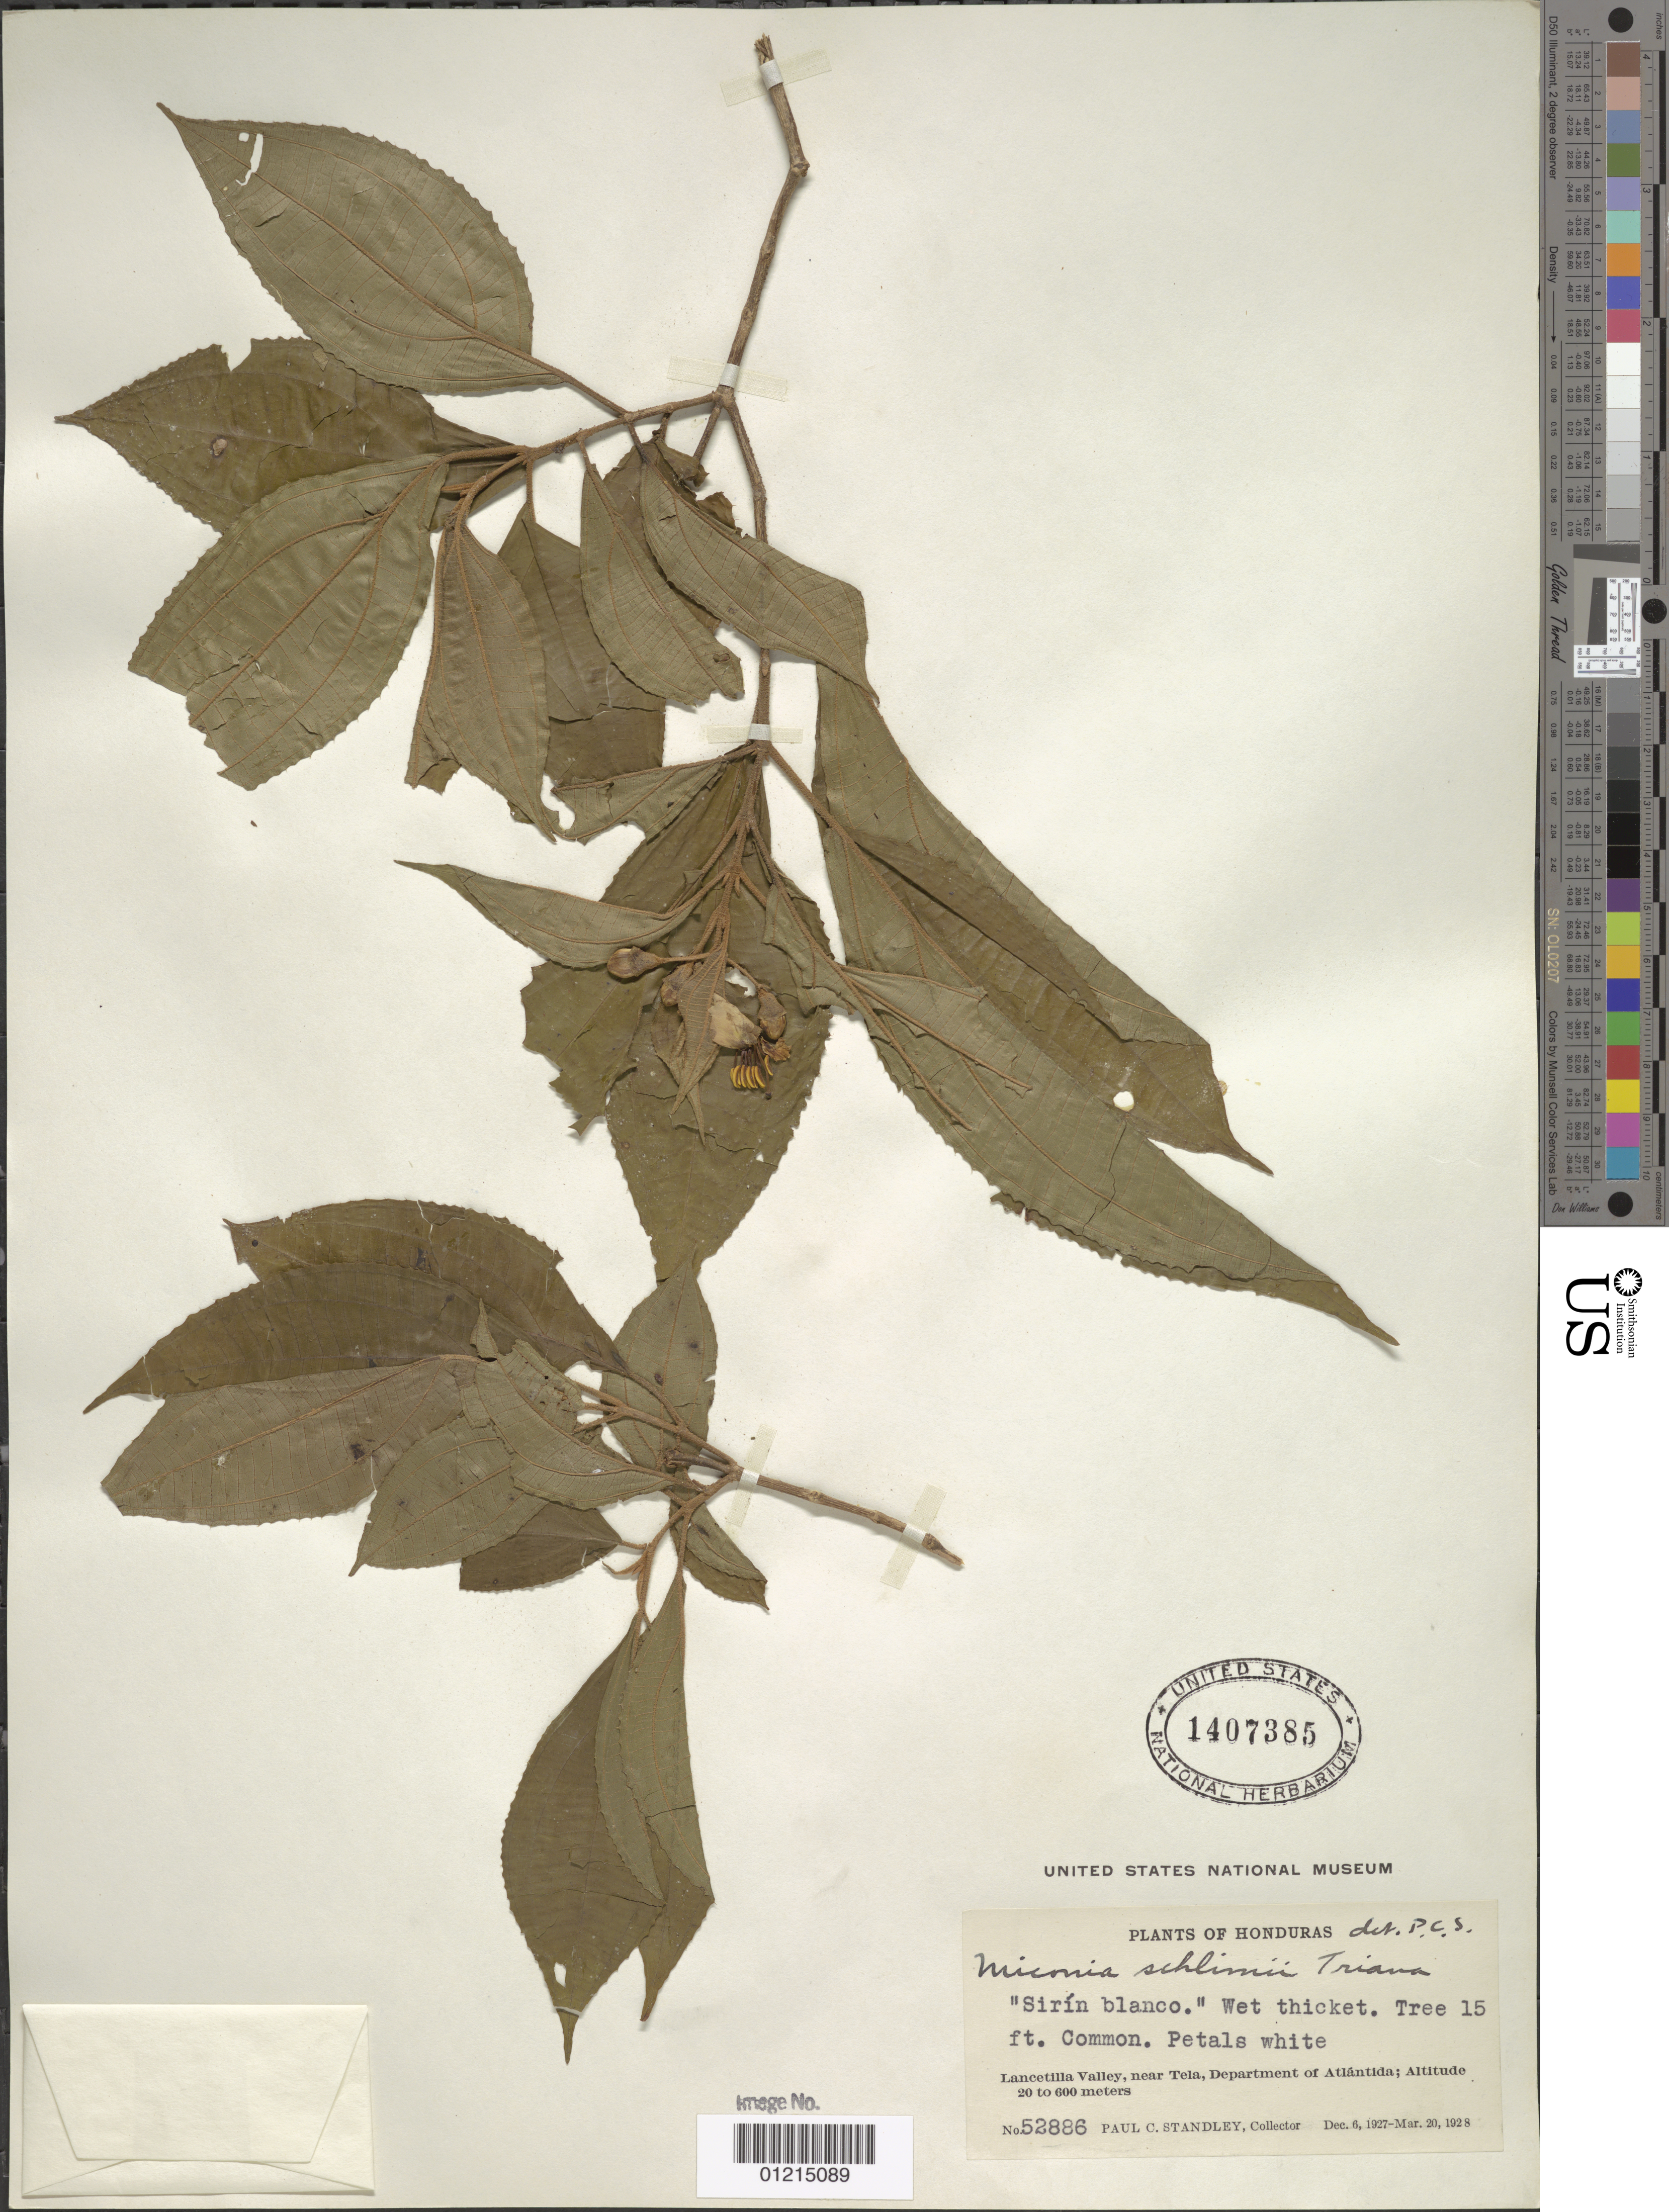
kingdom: Plantae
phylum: Tracheophyta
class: Magnoliopsida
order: Myrtales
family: Melastomataceae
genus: Miconia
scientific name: Miconia schlimii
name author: Triana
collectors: P. C. Standley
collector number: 52886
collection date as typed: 06 Dec 1927 to 20 Mar 1928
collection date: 1927-12-06/1928-03-20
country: Honduras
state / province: Atlántida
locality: Lancetilla Valley, near Tela, Department of Atlántida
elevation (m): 20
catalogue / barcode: US 1407385